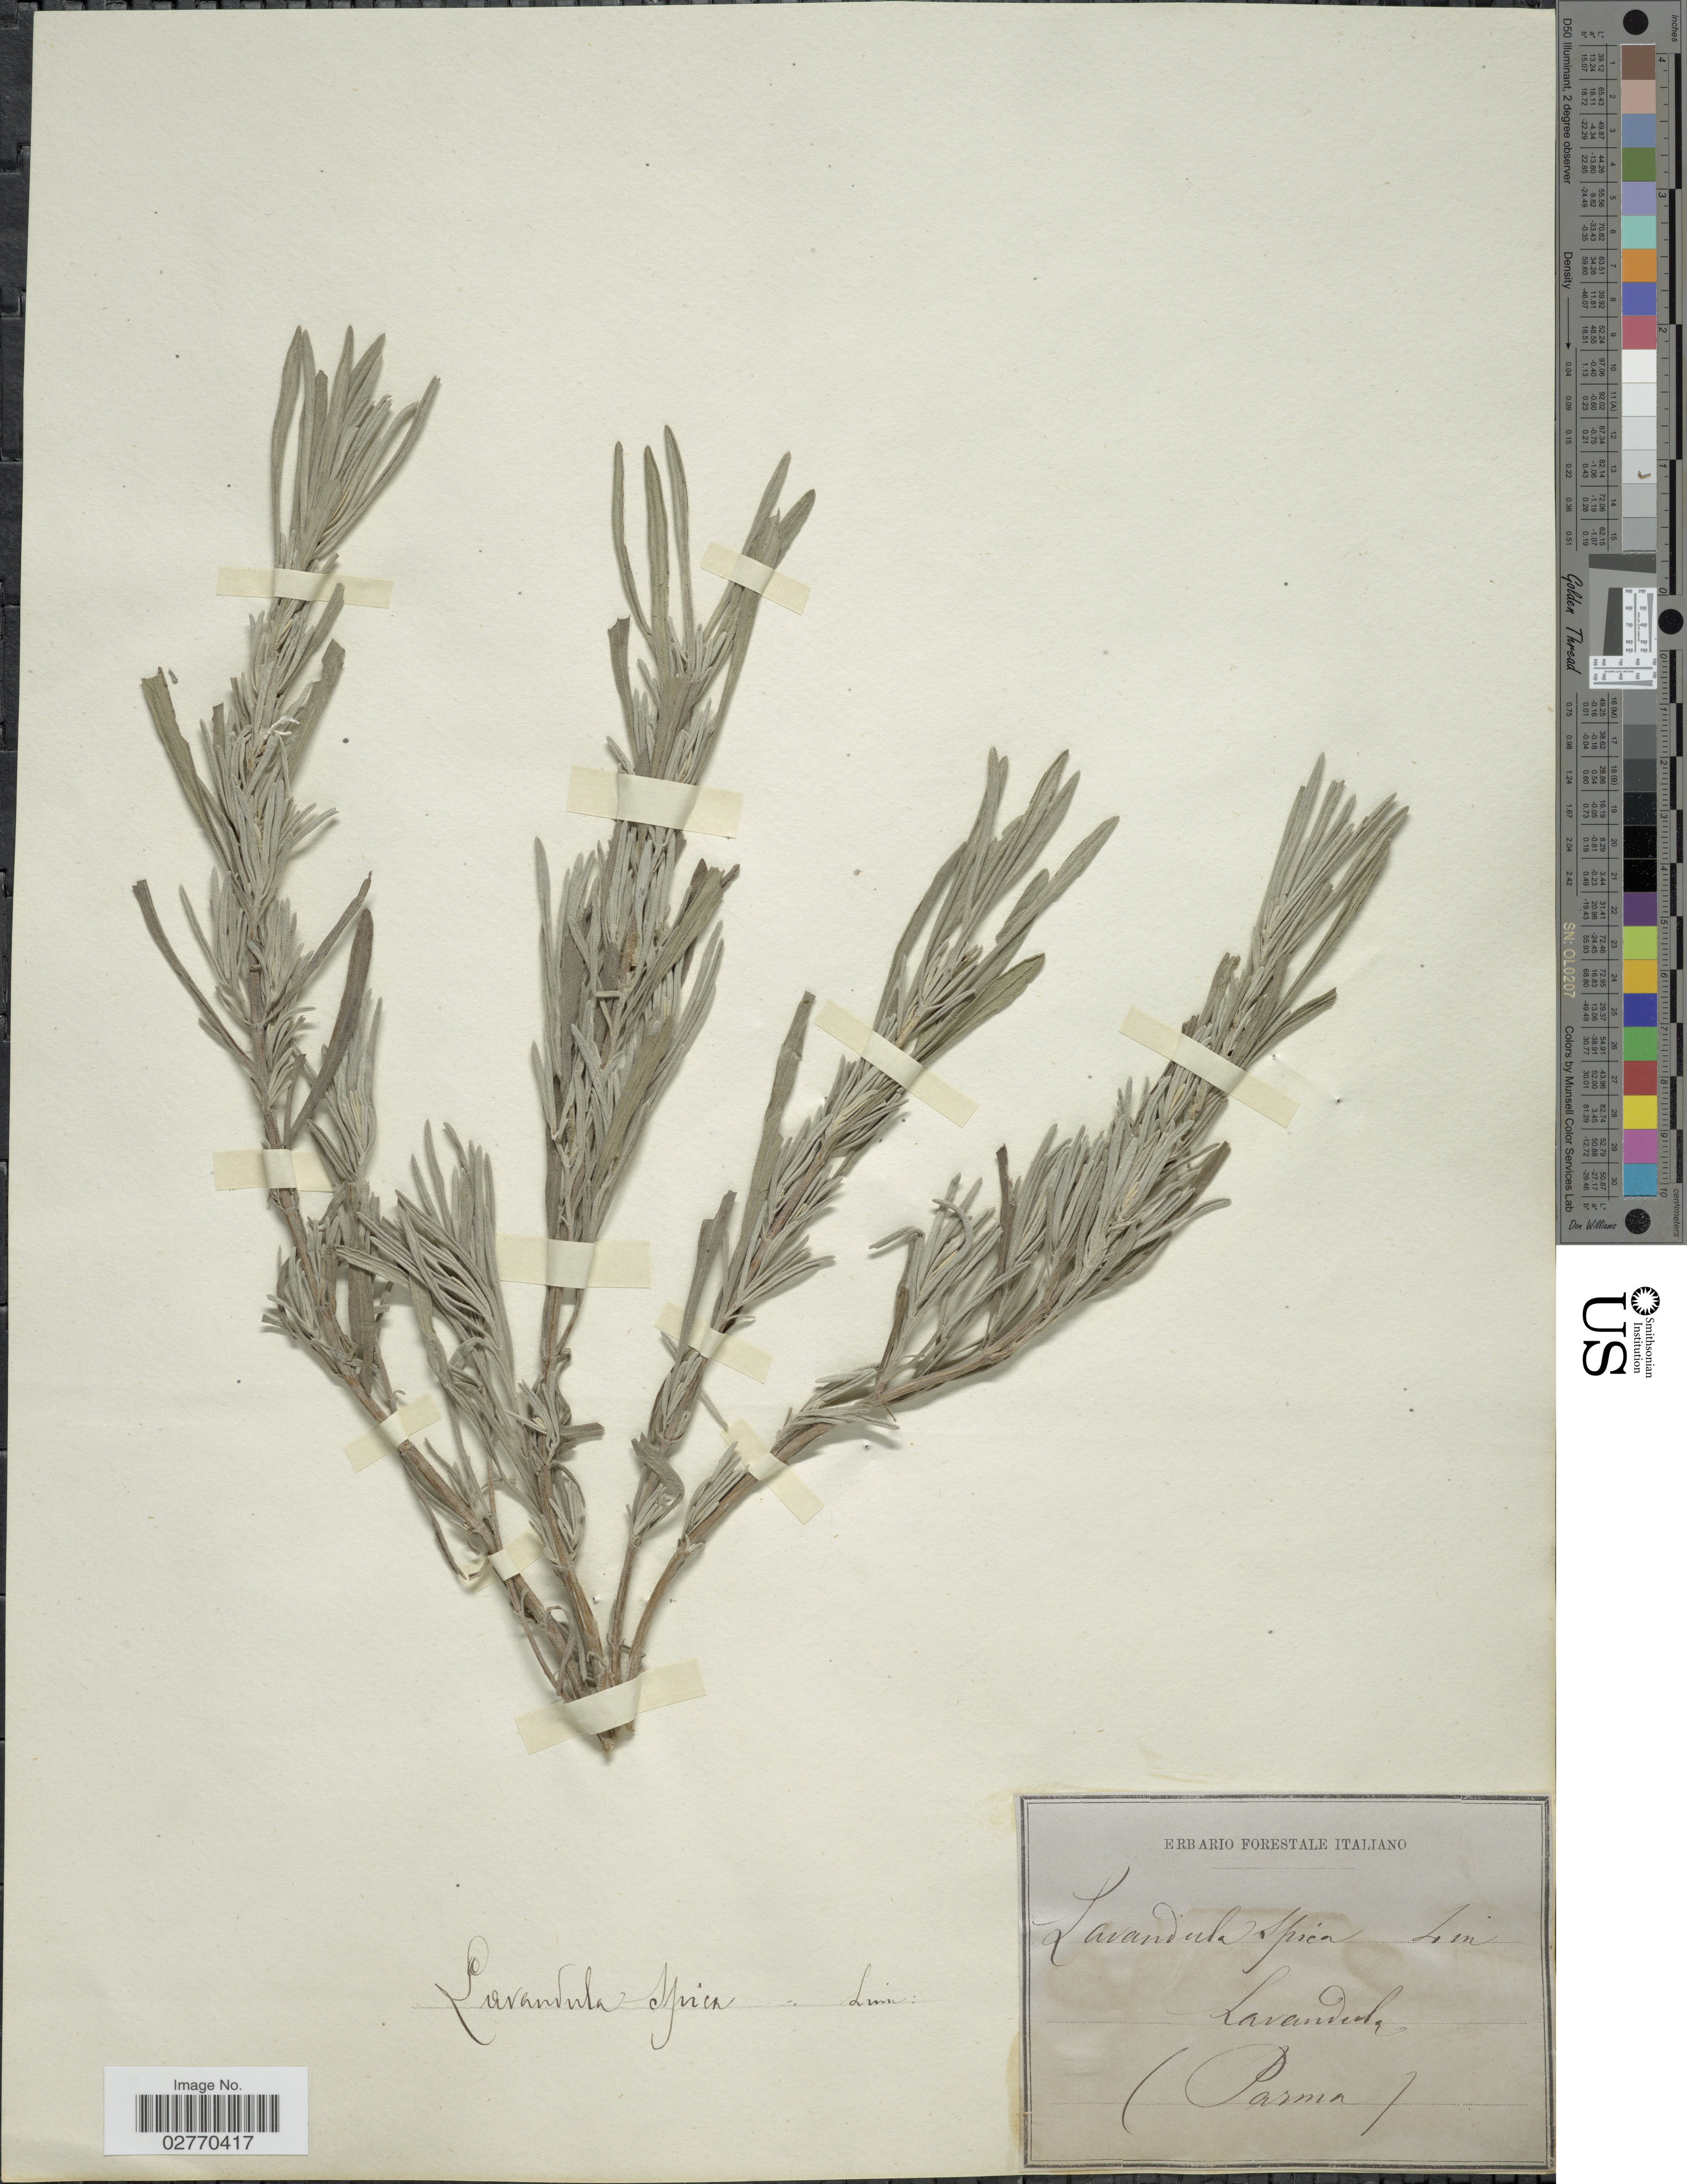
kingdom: Plantae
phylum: Tracheophyta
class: Magnoliopsida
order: Lamiales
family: Lamiaceae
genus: Lavandula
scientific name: Lavandula angustifolia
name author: Mill.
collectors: Ex herb. Forestale Italiano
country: Italy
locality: (Parma).